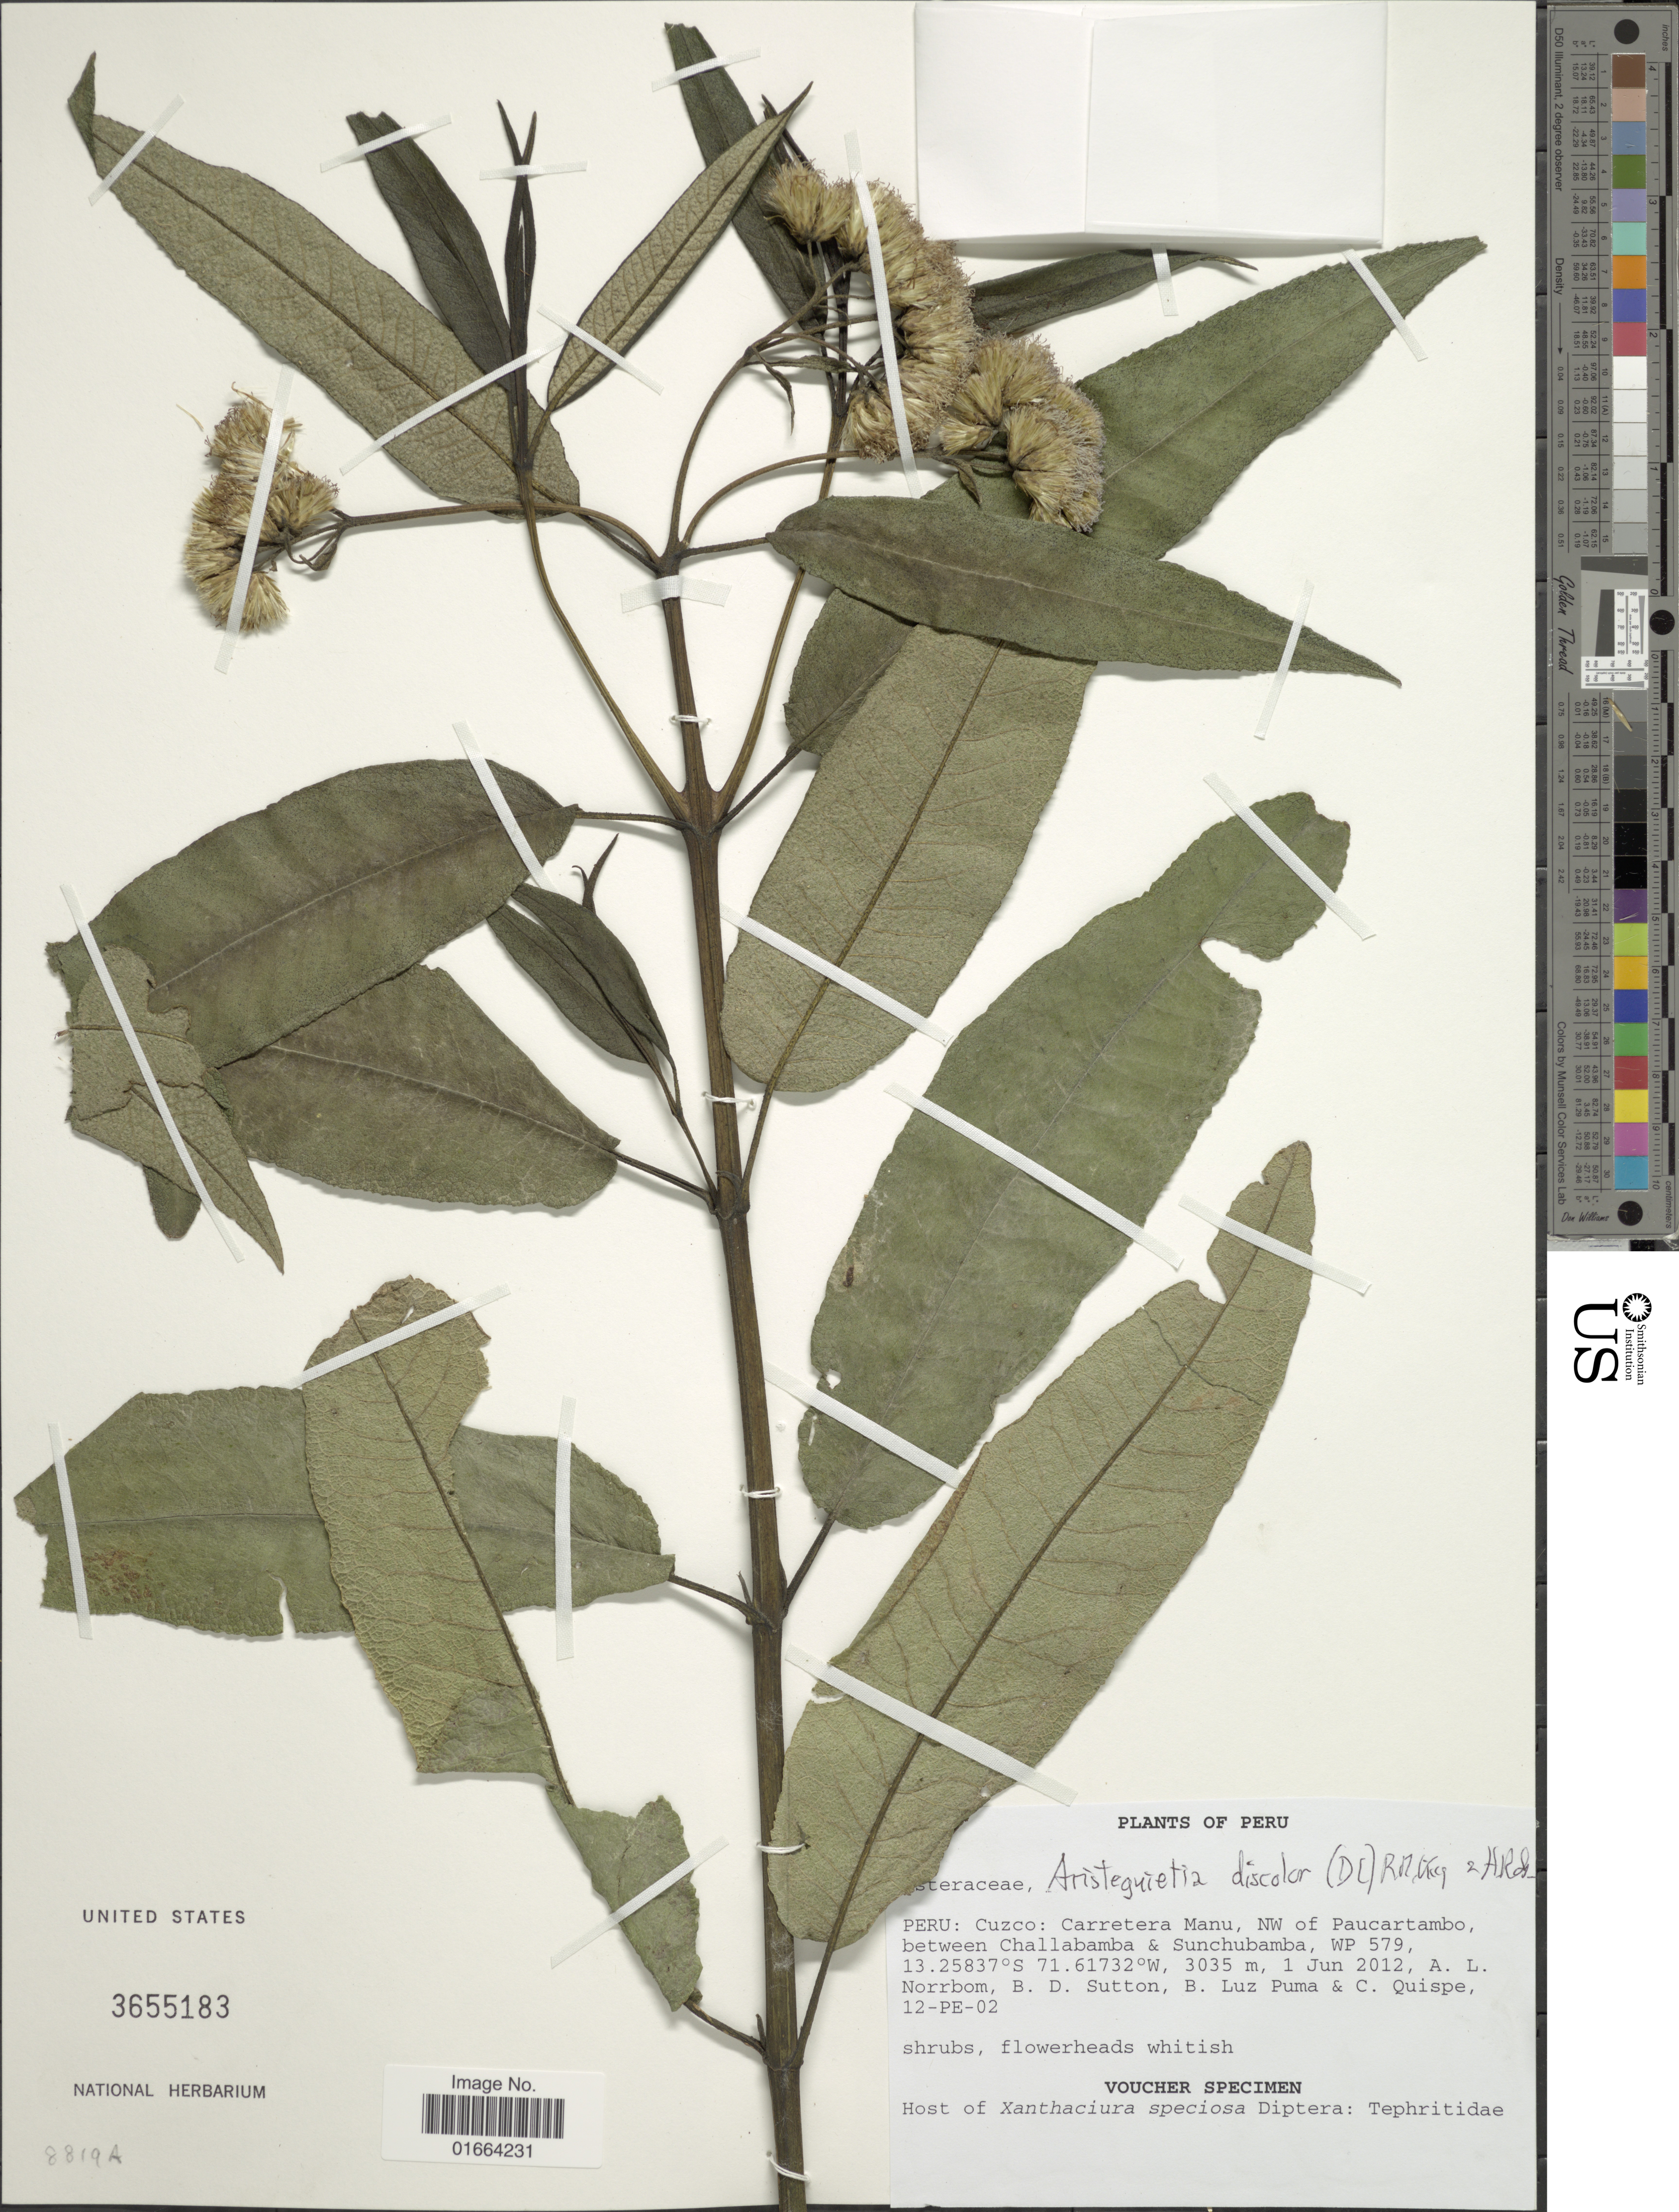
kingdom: Plantae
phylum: Tracheophyta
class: Magnoliopsida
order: Asterales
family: Asteraceae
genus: Aristeguietia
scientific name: Aristeguietia discolor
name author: (DC.) R.M. King & H. Rob.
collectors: A. L. Norrbom, B. Sutton, B. Luz Puma & C. Quispe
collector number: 12-PE-02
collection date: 2012-06-01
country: Peru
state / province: Cusco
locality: Carretera Manu, NW of Paucartambo, between Challabamba & Sunchubamba, WP 579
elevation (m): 3035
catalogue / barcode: US 3655183